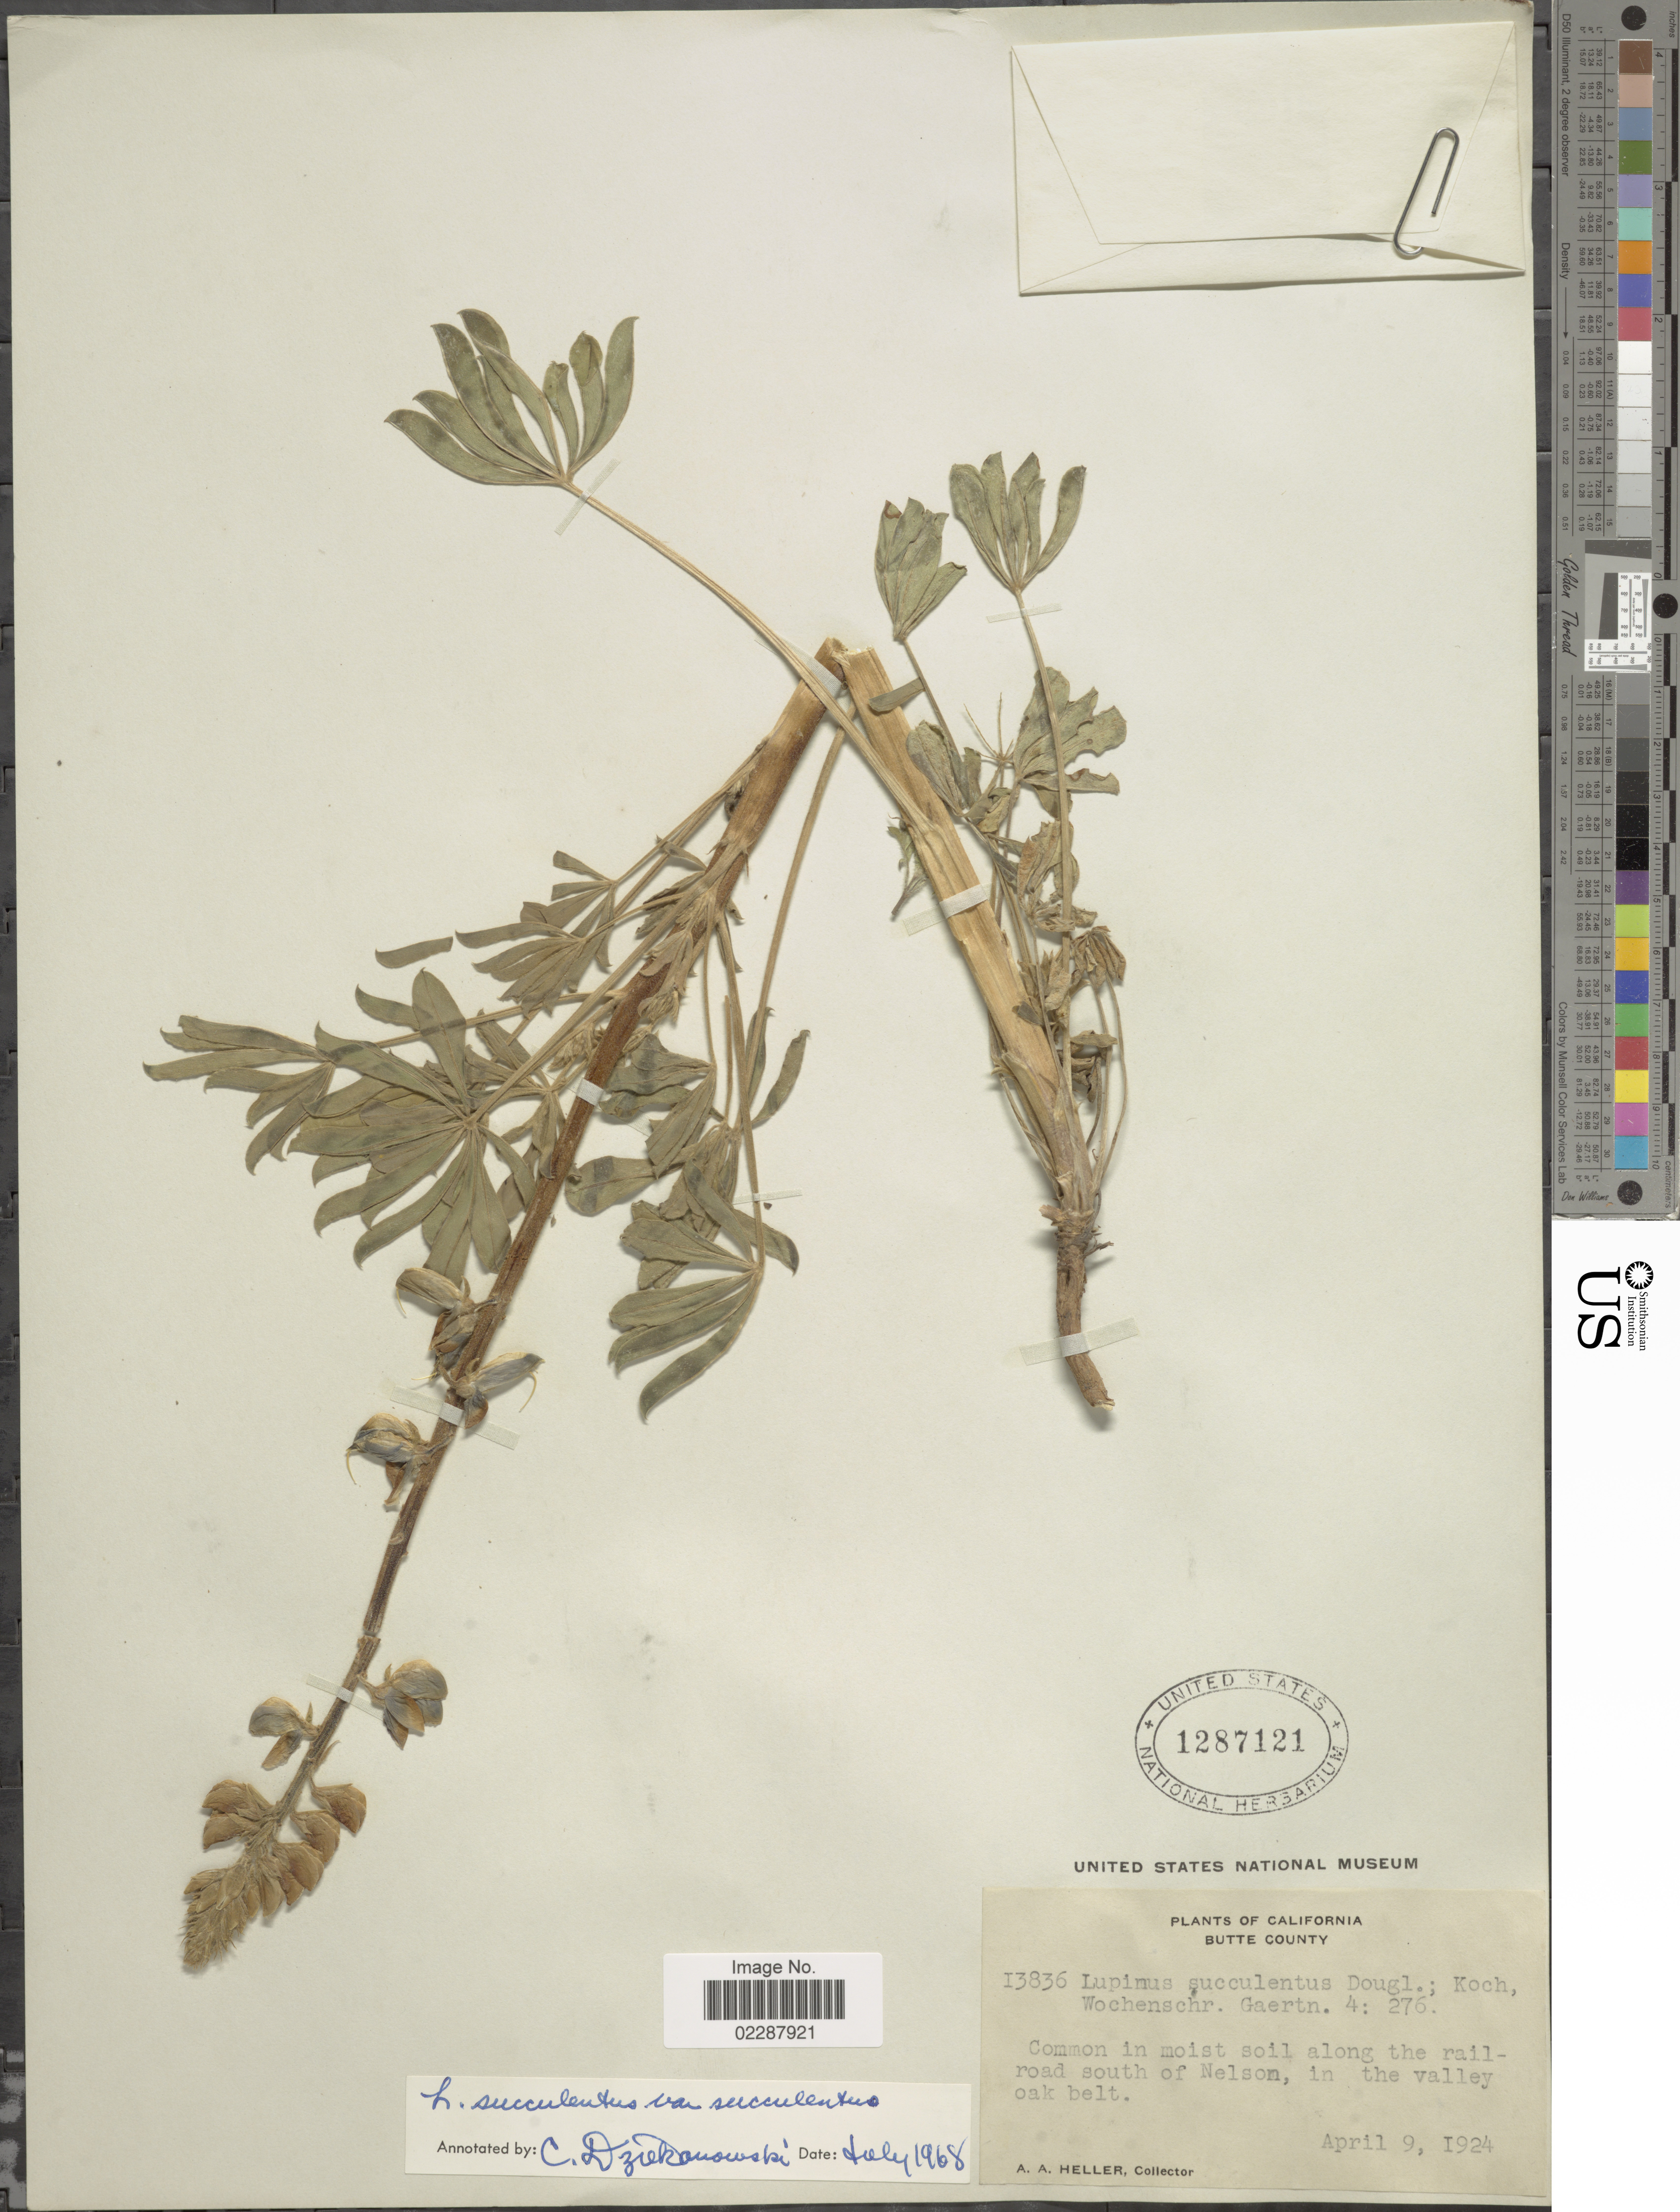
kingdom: Plantae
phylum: Tracheophyta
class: Magnoliopsida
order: Fabales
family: Fabaceae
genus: Lupinus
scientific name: Lupinus succulentus var. succulentus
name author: Douglas ex K. Koch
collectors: A. A. Heller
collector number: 13836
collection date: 1924-04-09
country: United States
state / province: California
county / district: Butte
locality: Butte County, common in moist soil along the railroad south of Nelson, in the valley oak belt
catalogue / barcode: US 1287121